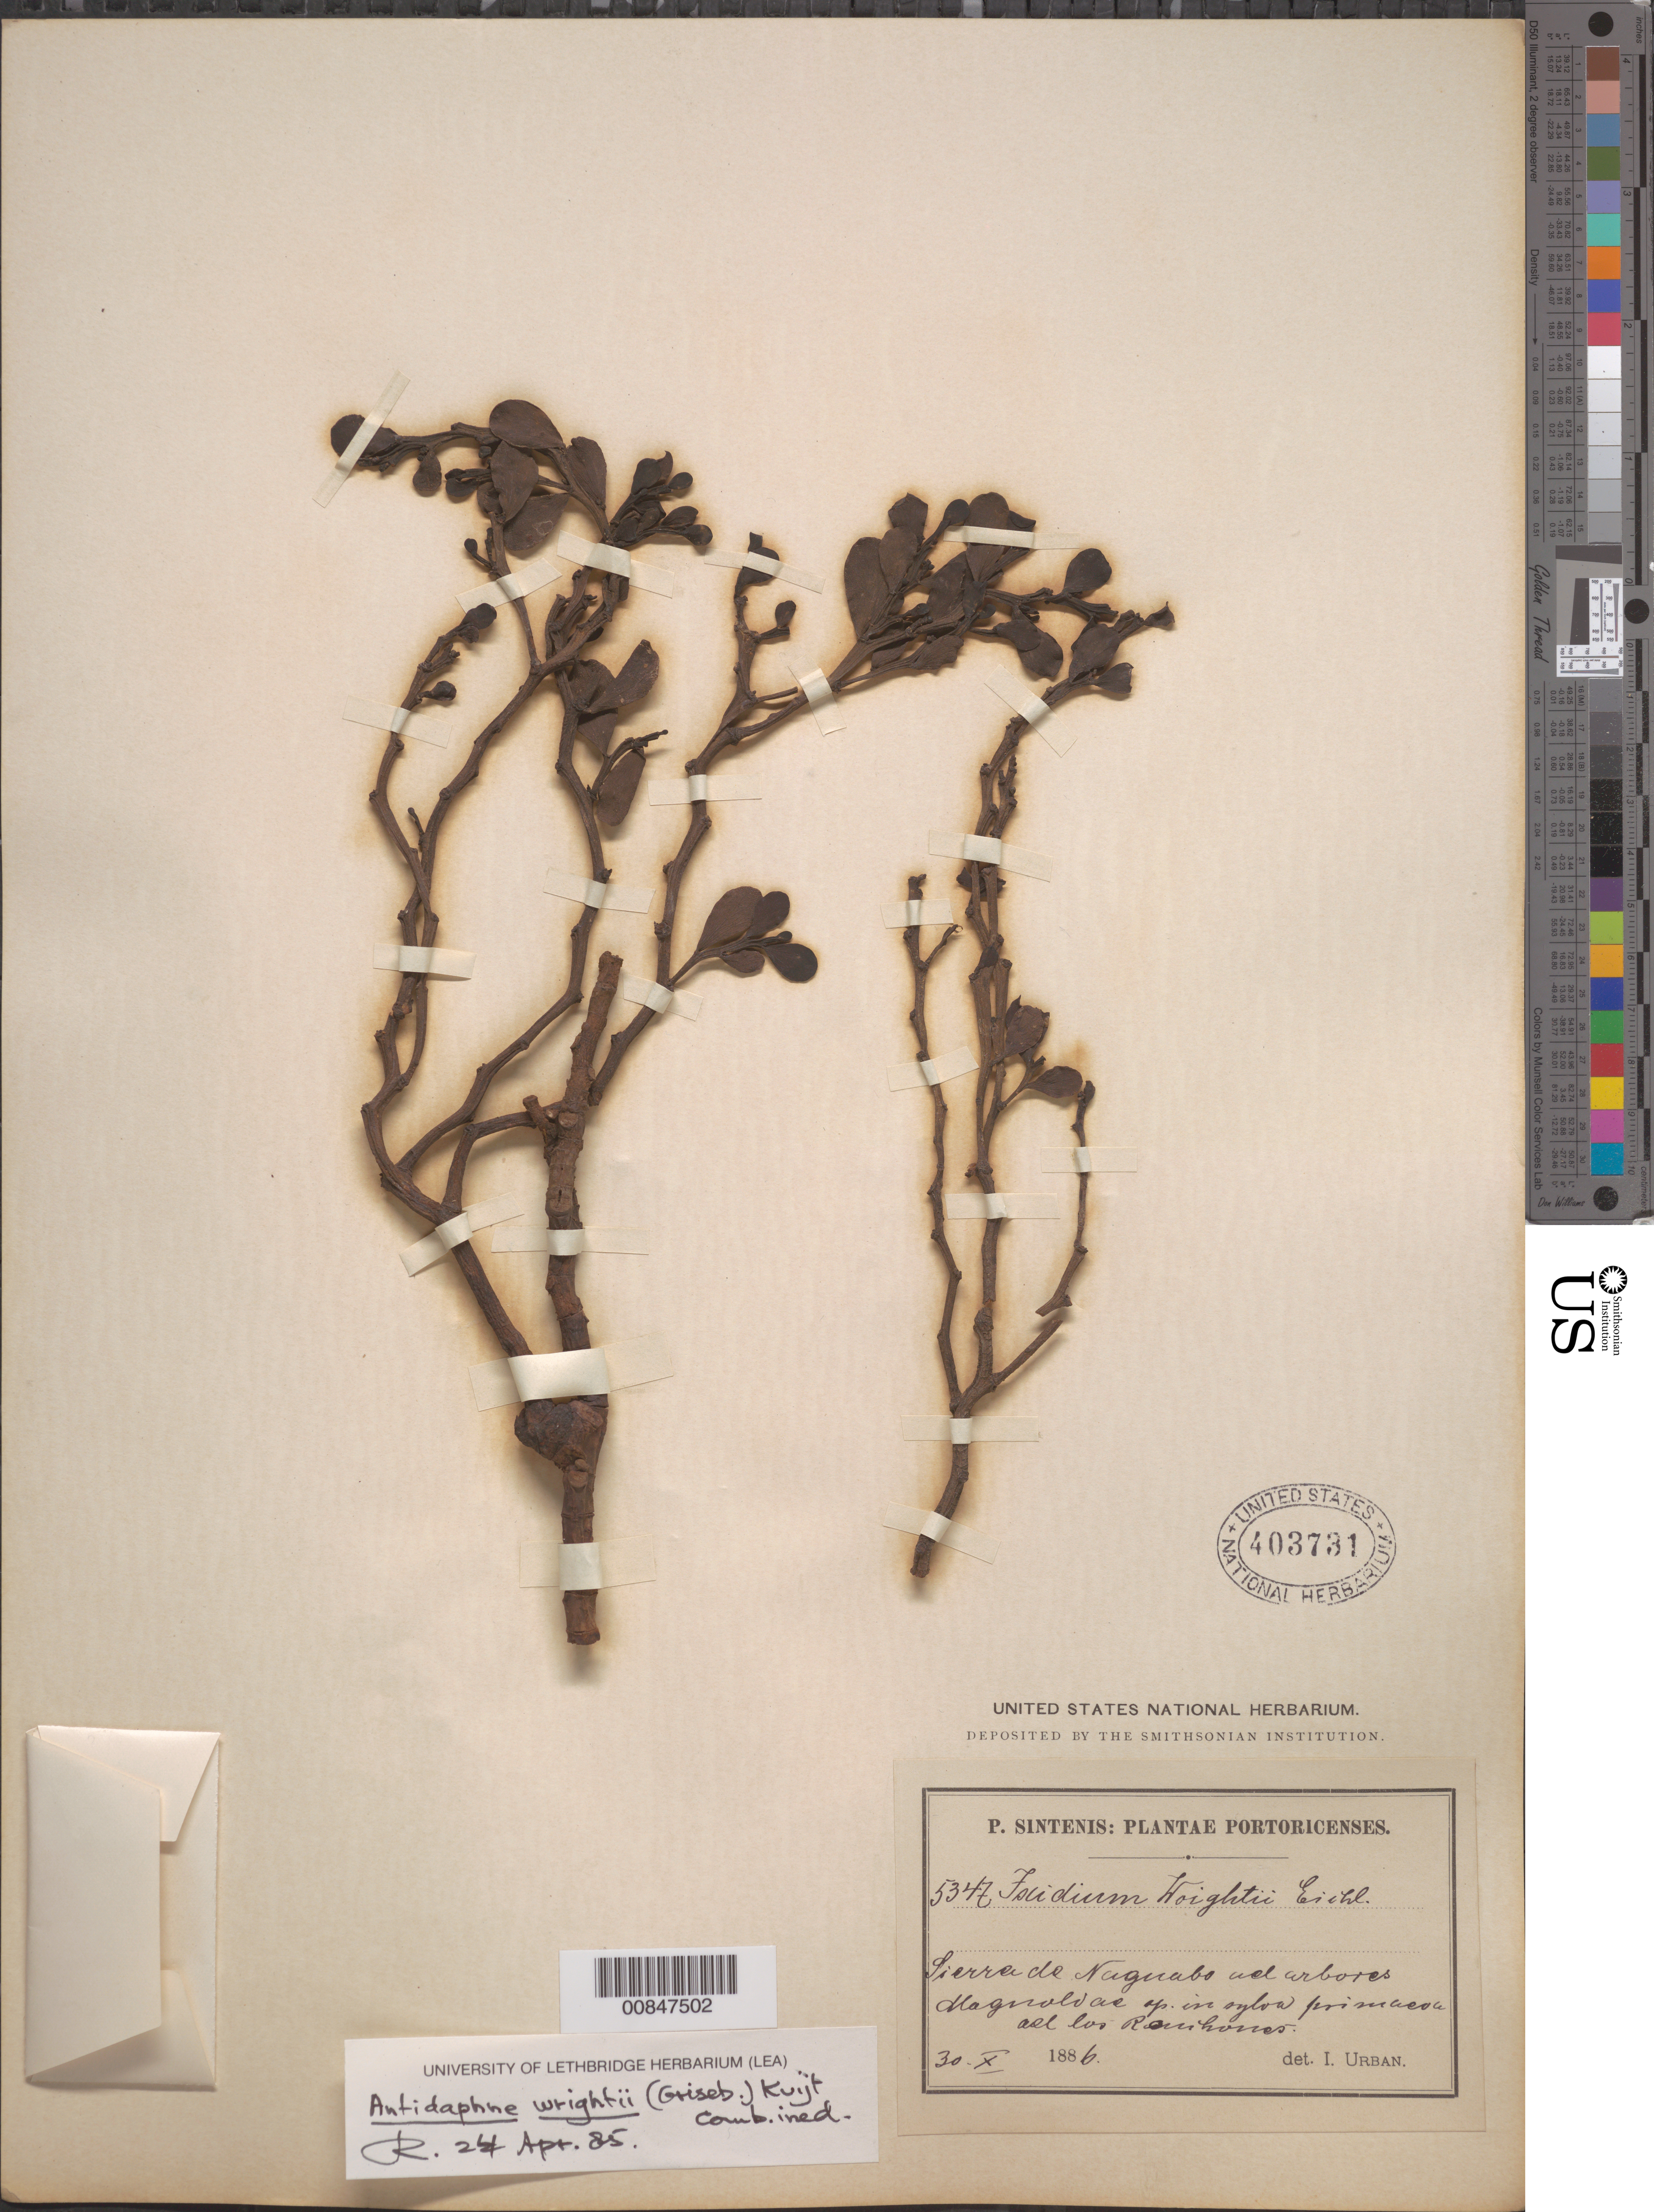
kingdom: Plantae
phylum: Tracheophyta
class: Magnoliopsida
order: Santalales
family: Santalaceae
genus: Antidaphne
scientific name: Antidaphne wrightii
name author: (Griseb.) Kuijt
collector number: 5347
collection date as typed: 30 Oct 1886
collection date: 1886-10-30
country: Puerto Rico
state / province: Naguabo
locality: Sierra de Naguabo. Ad los (illegible).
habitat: Ad arbores Magnolias sp. In sylva primaeva.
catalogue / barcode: US 403731